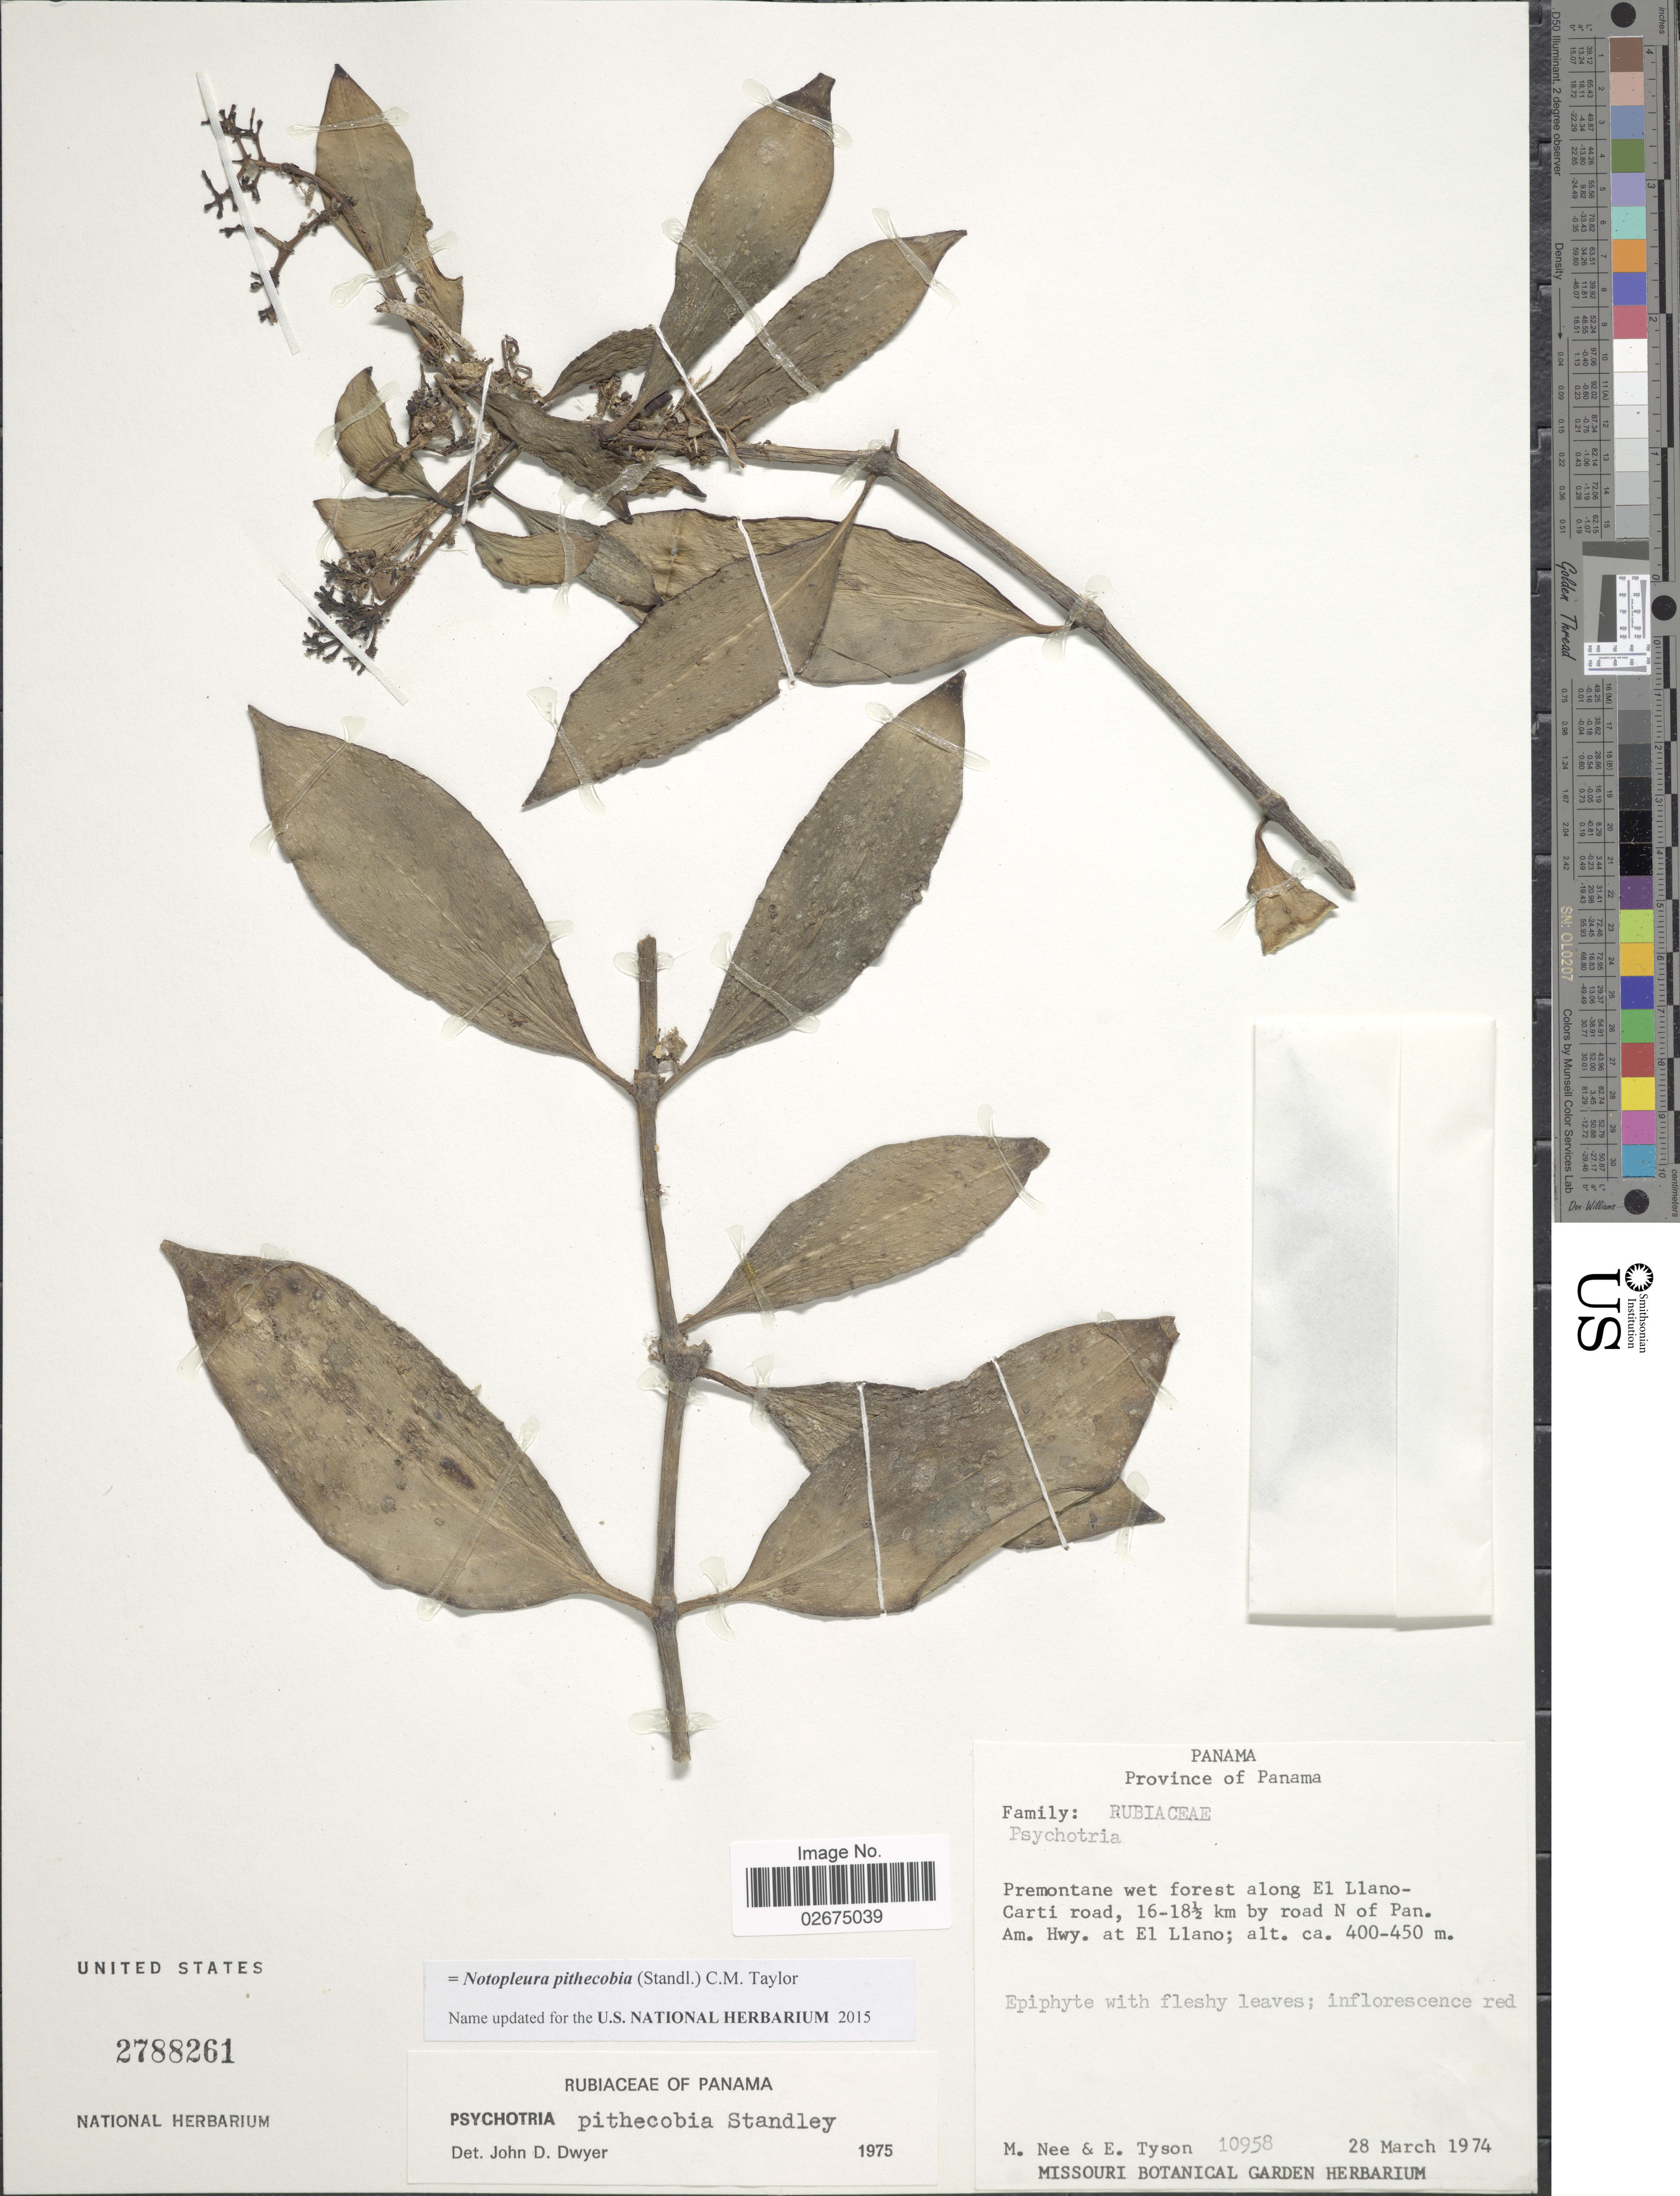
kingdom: Plantae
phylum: Tracheophyta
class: Magnoliopsida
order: Gentianales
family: Rubiaceae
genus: Notopleura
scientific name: Notopleura pithecobia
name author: (Standl.) C.M. Taylor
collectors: M. Nee & E. Tyson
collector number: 10958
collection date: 1974-03-28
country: Panama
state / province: Panamá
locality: Premontane wet forest along El Llano-Carti road, 16-18½ km by road N of Pan. Am. Hwy. at El Llano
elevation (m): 400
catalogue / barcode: US 2788261